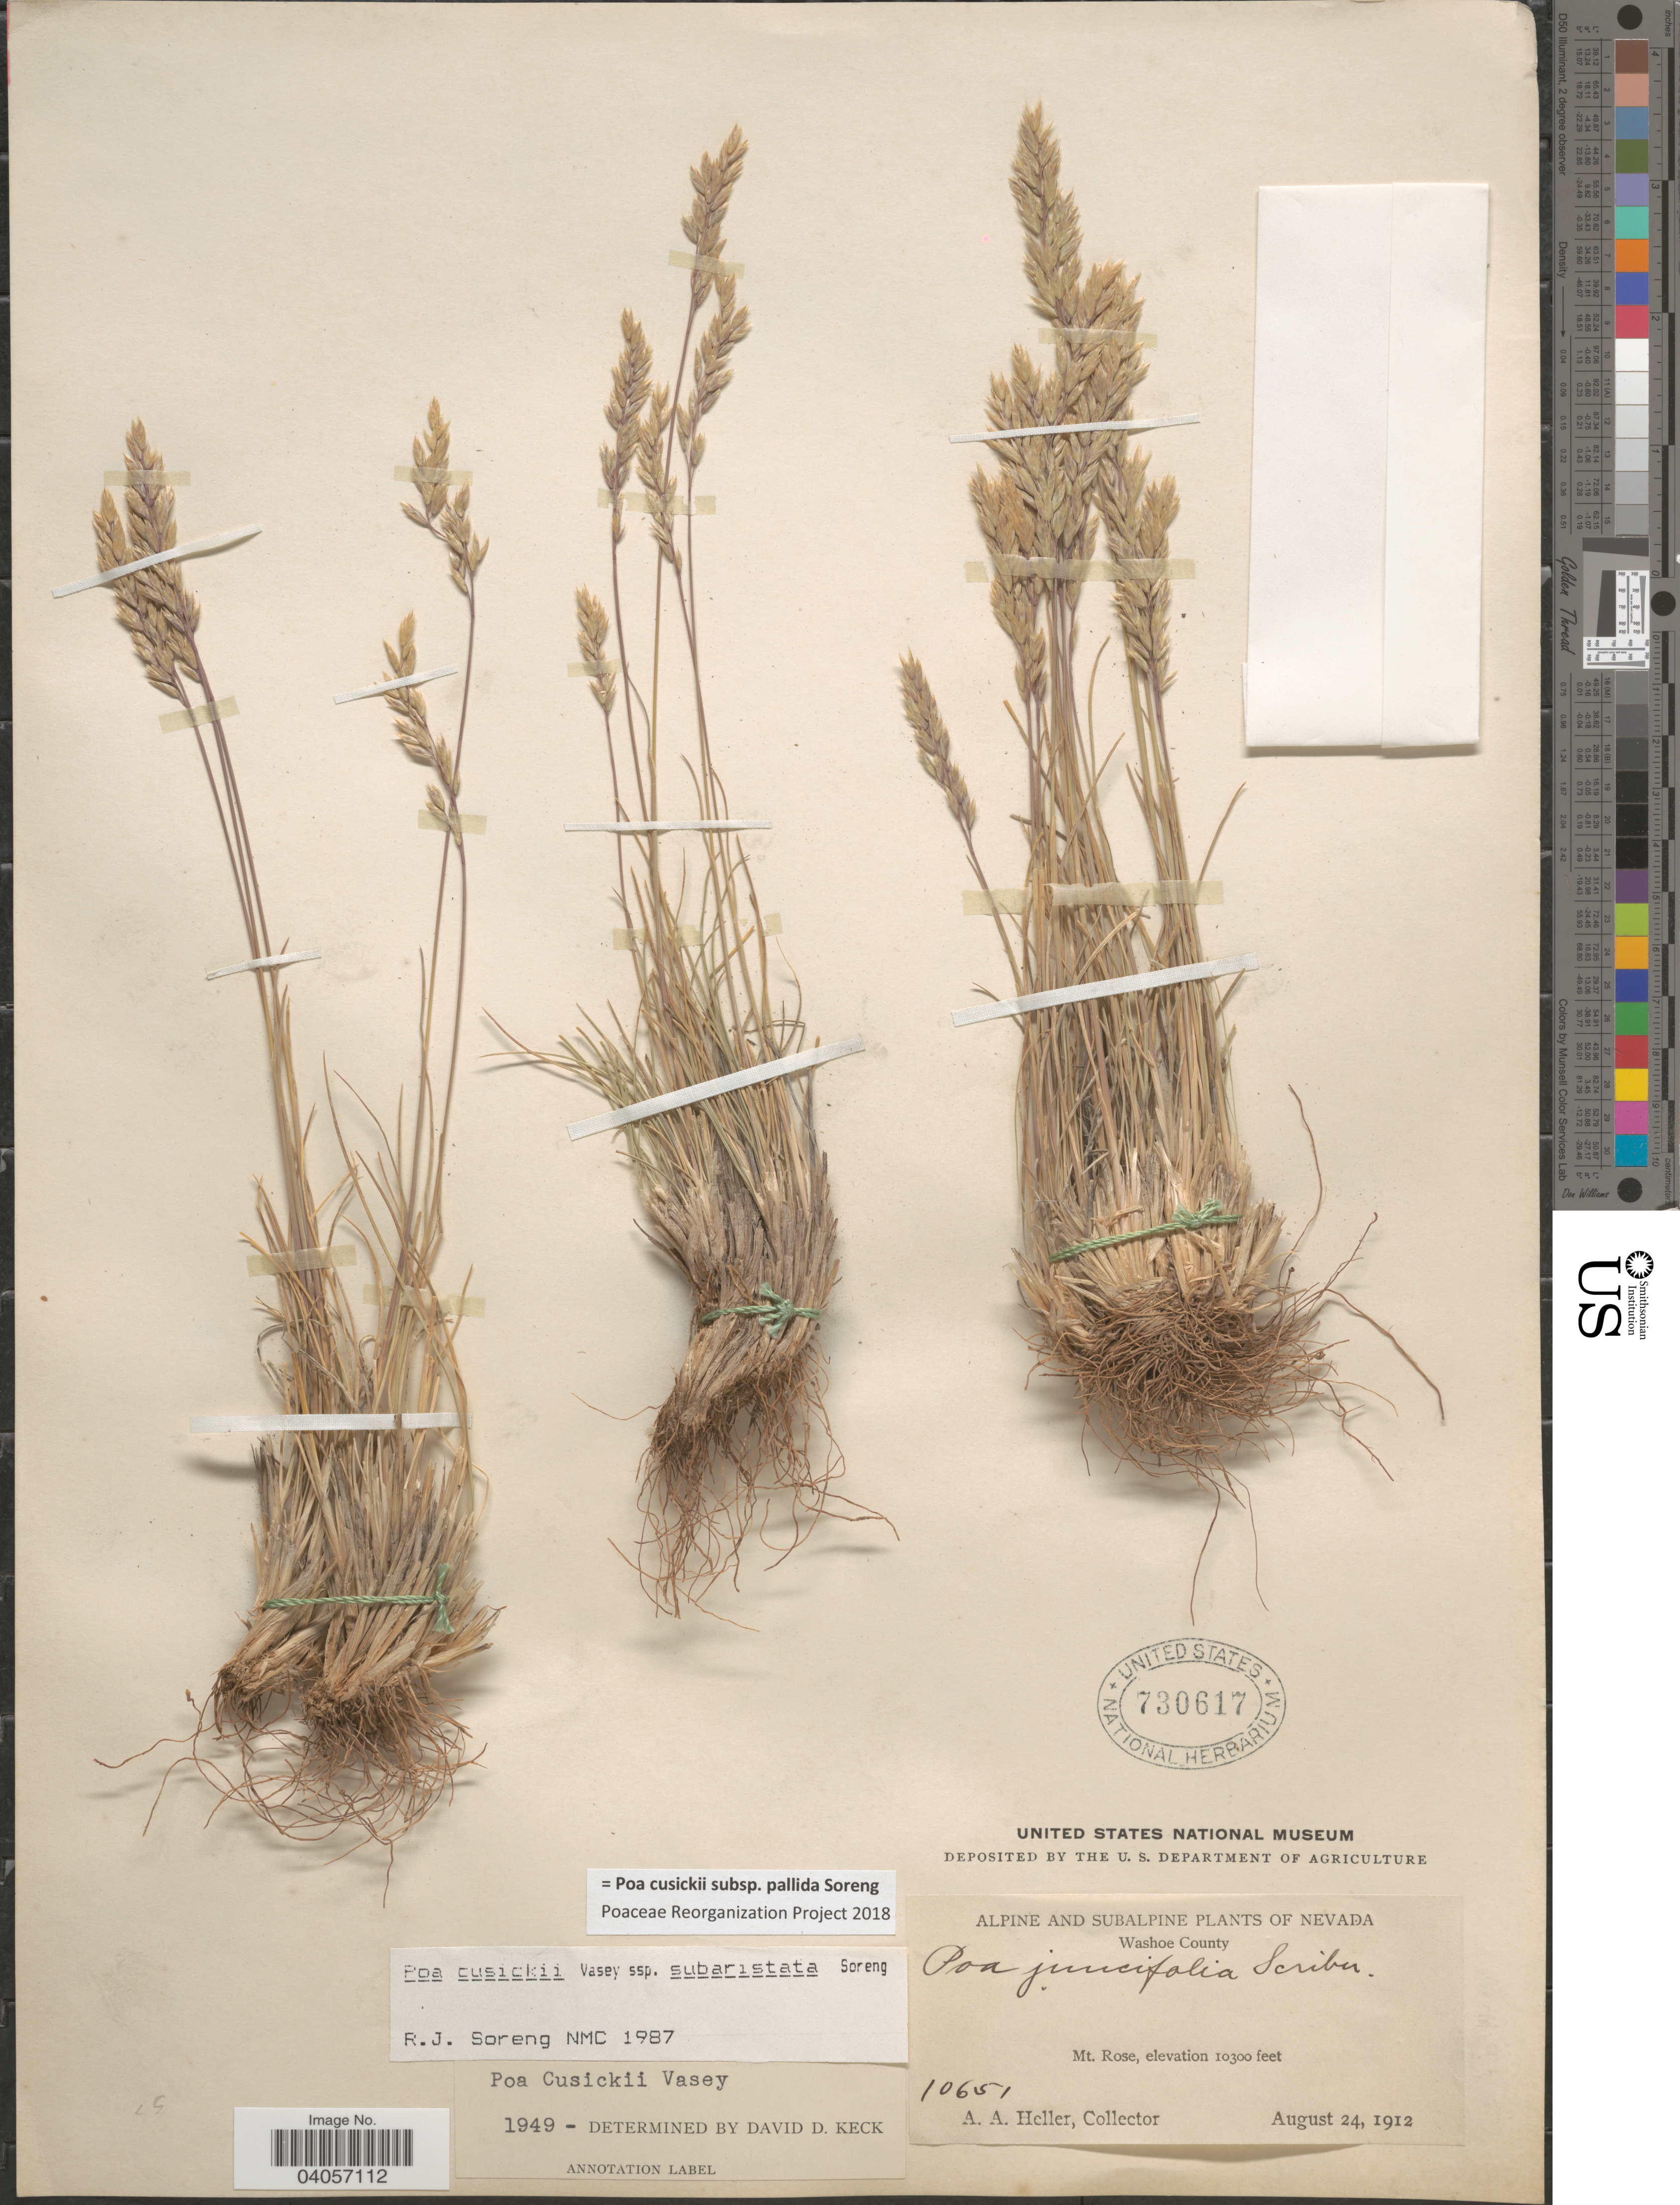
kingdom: Plantae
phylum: Tracheophyta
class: Liliopsida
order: Poales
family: Poaceae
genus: Poa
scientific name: Poa cusickii subsp. pallida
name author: Soreng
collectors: A. A. Heller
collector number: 10651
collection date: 1912-08-24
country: United States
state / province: Nevada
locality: Washoe County. Mt. Rose.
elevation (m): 3139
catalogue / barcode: US 730617